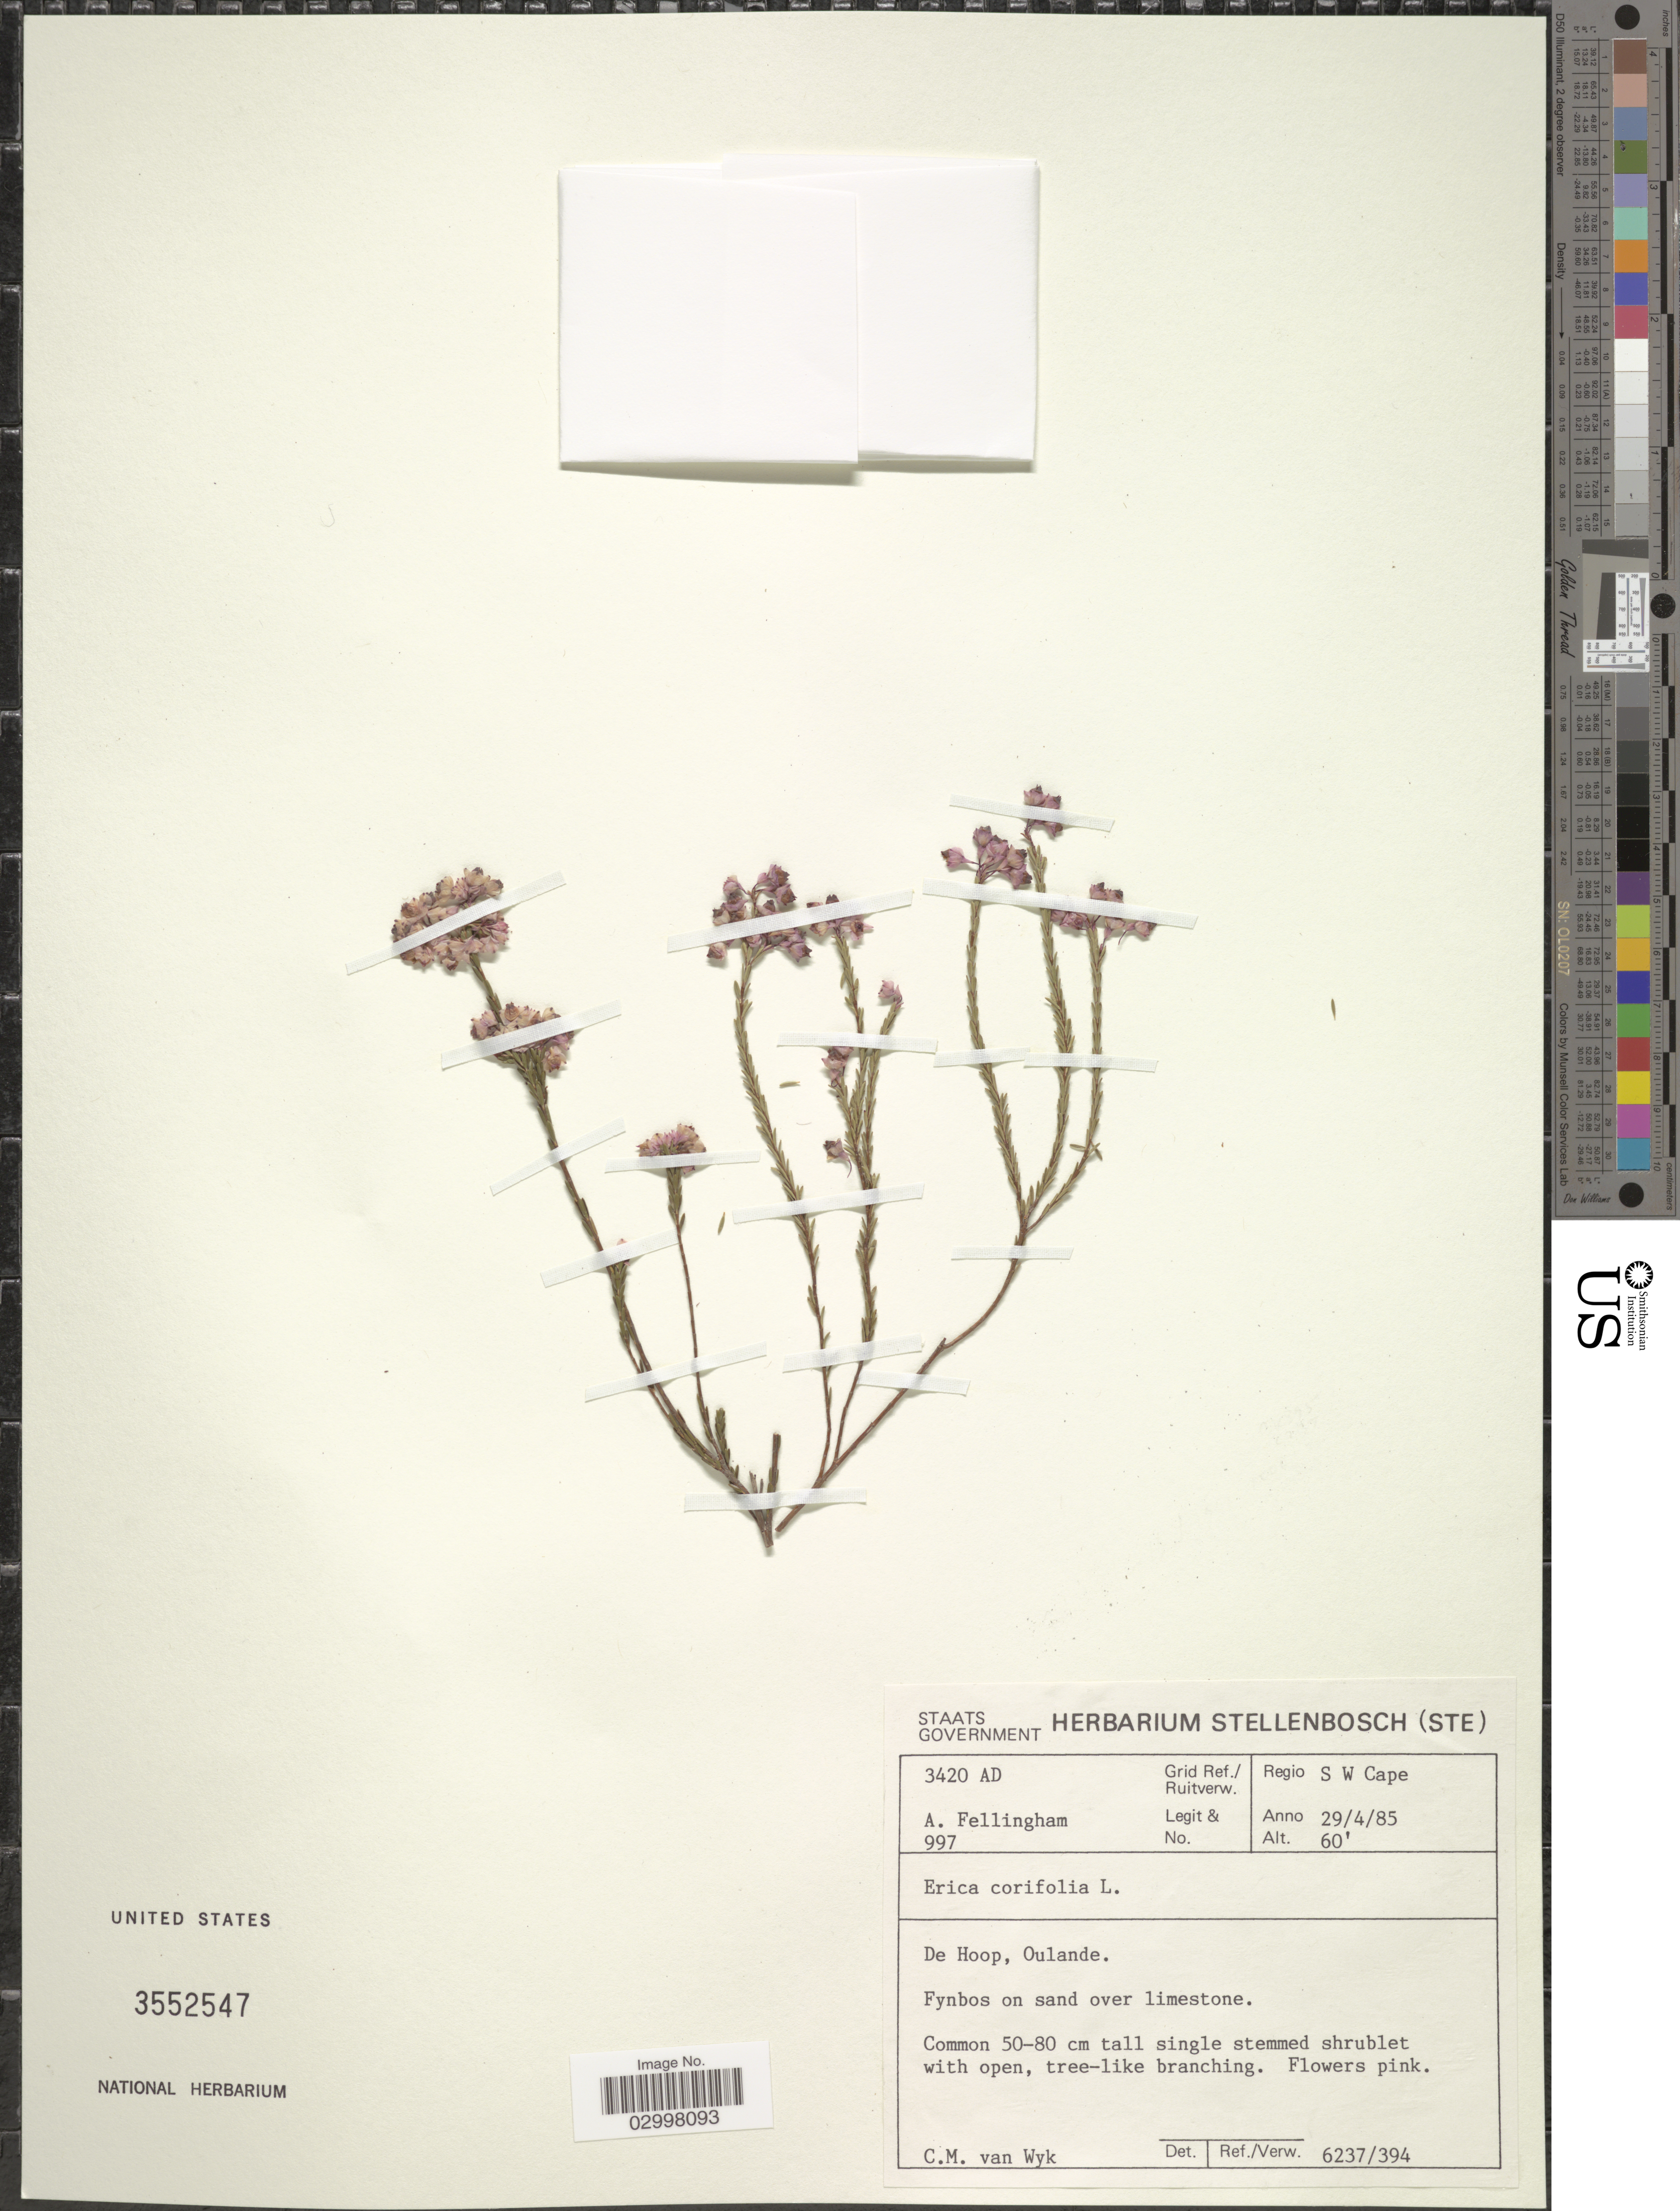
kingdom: Plantae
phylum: Tracheophyta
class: Magnoliopsida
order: Ericales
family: Ericaceae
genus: Erica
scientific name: Erica corifolia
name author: L.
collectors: A. Fellingham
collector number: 997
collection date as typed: Transcribed d/m/y: 29/4/85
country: South Africa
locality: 3420 AD Grid Ref./Ruitverw. Regio S W Cape. De Hoop, Oulande.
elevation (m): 18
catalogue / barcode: US 3552547